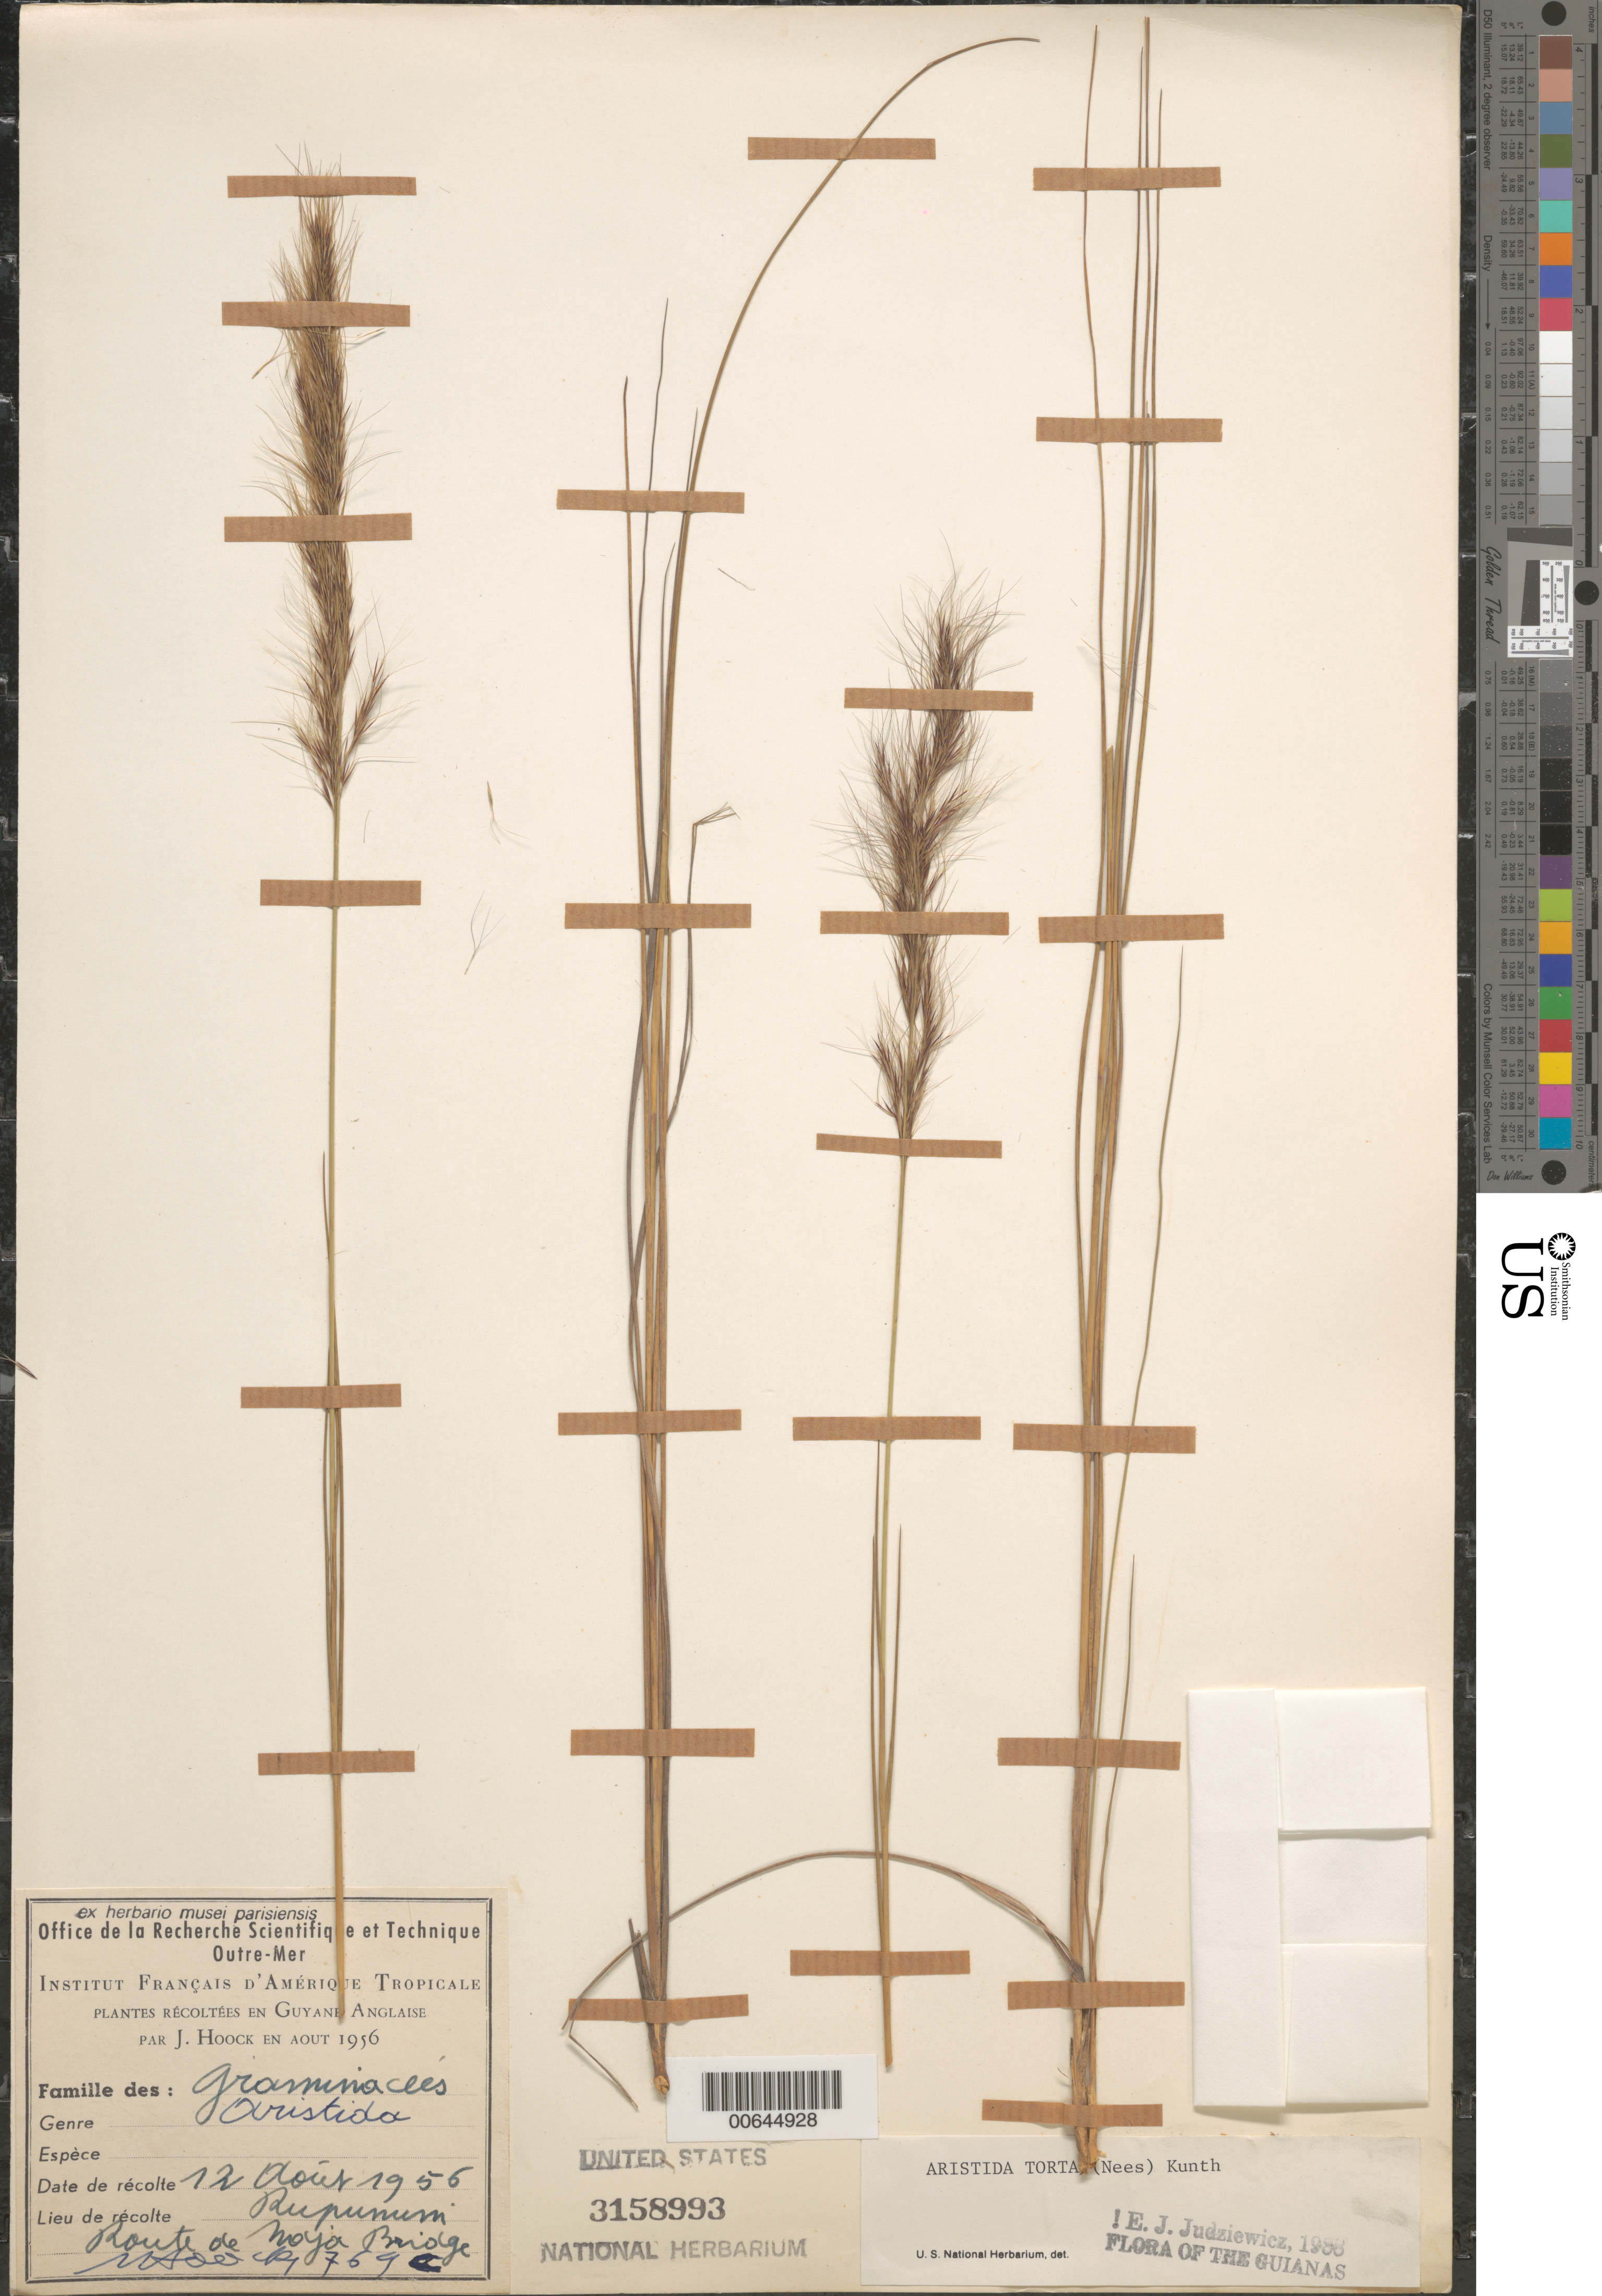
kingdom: Plantae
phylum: Tracheophyta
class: Liliopsida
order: Poales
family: Poaceae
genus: Aristida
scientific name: Aristida torta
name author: (Nees) Kunth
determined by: Judziewicz, E. J.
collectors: J. Hoock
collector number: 769 c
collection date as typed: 12-Aug-56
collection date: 1956-08-12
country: Guyana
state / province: U. Takutu-U. Essequibo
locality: Rupununi, Route de Naja Bridge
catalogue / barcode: US 3158993